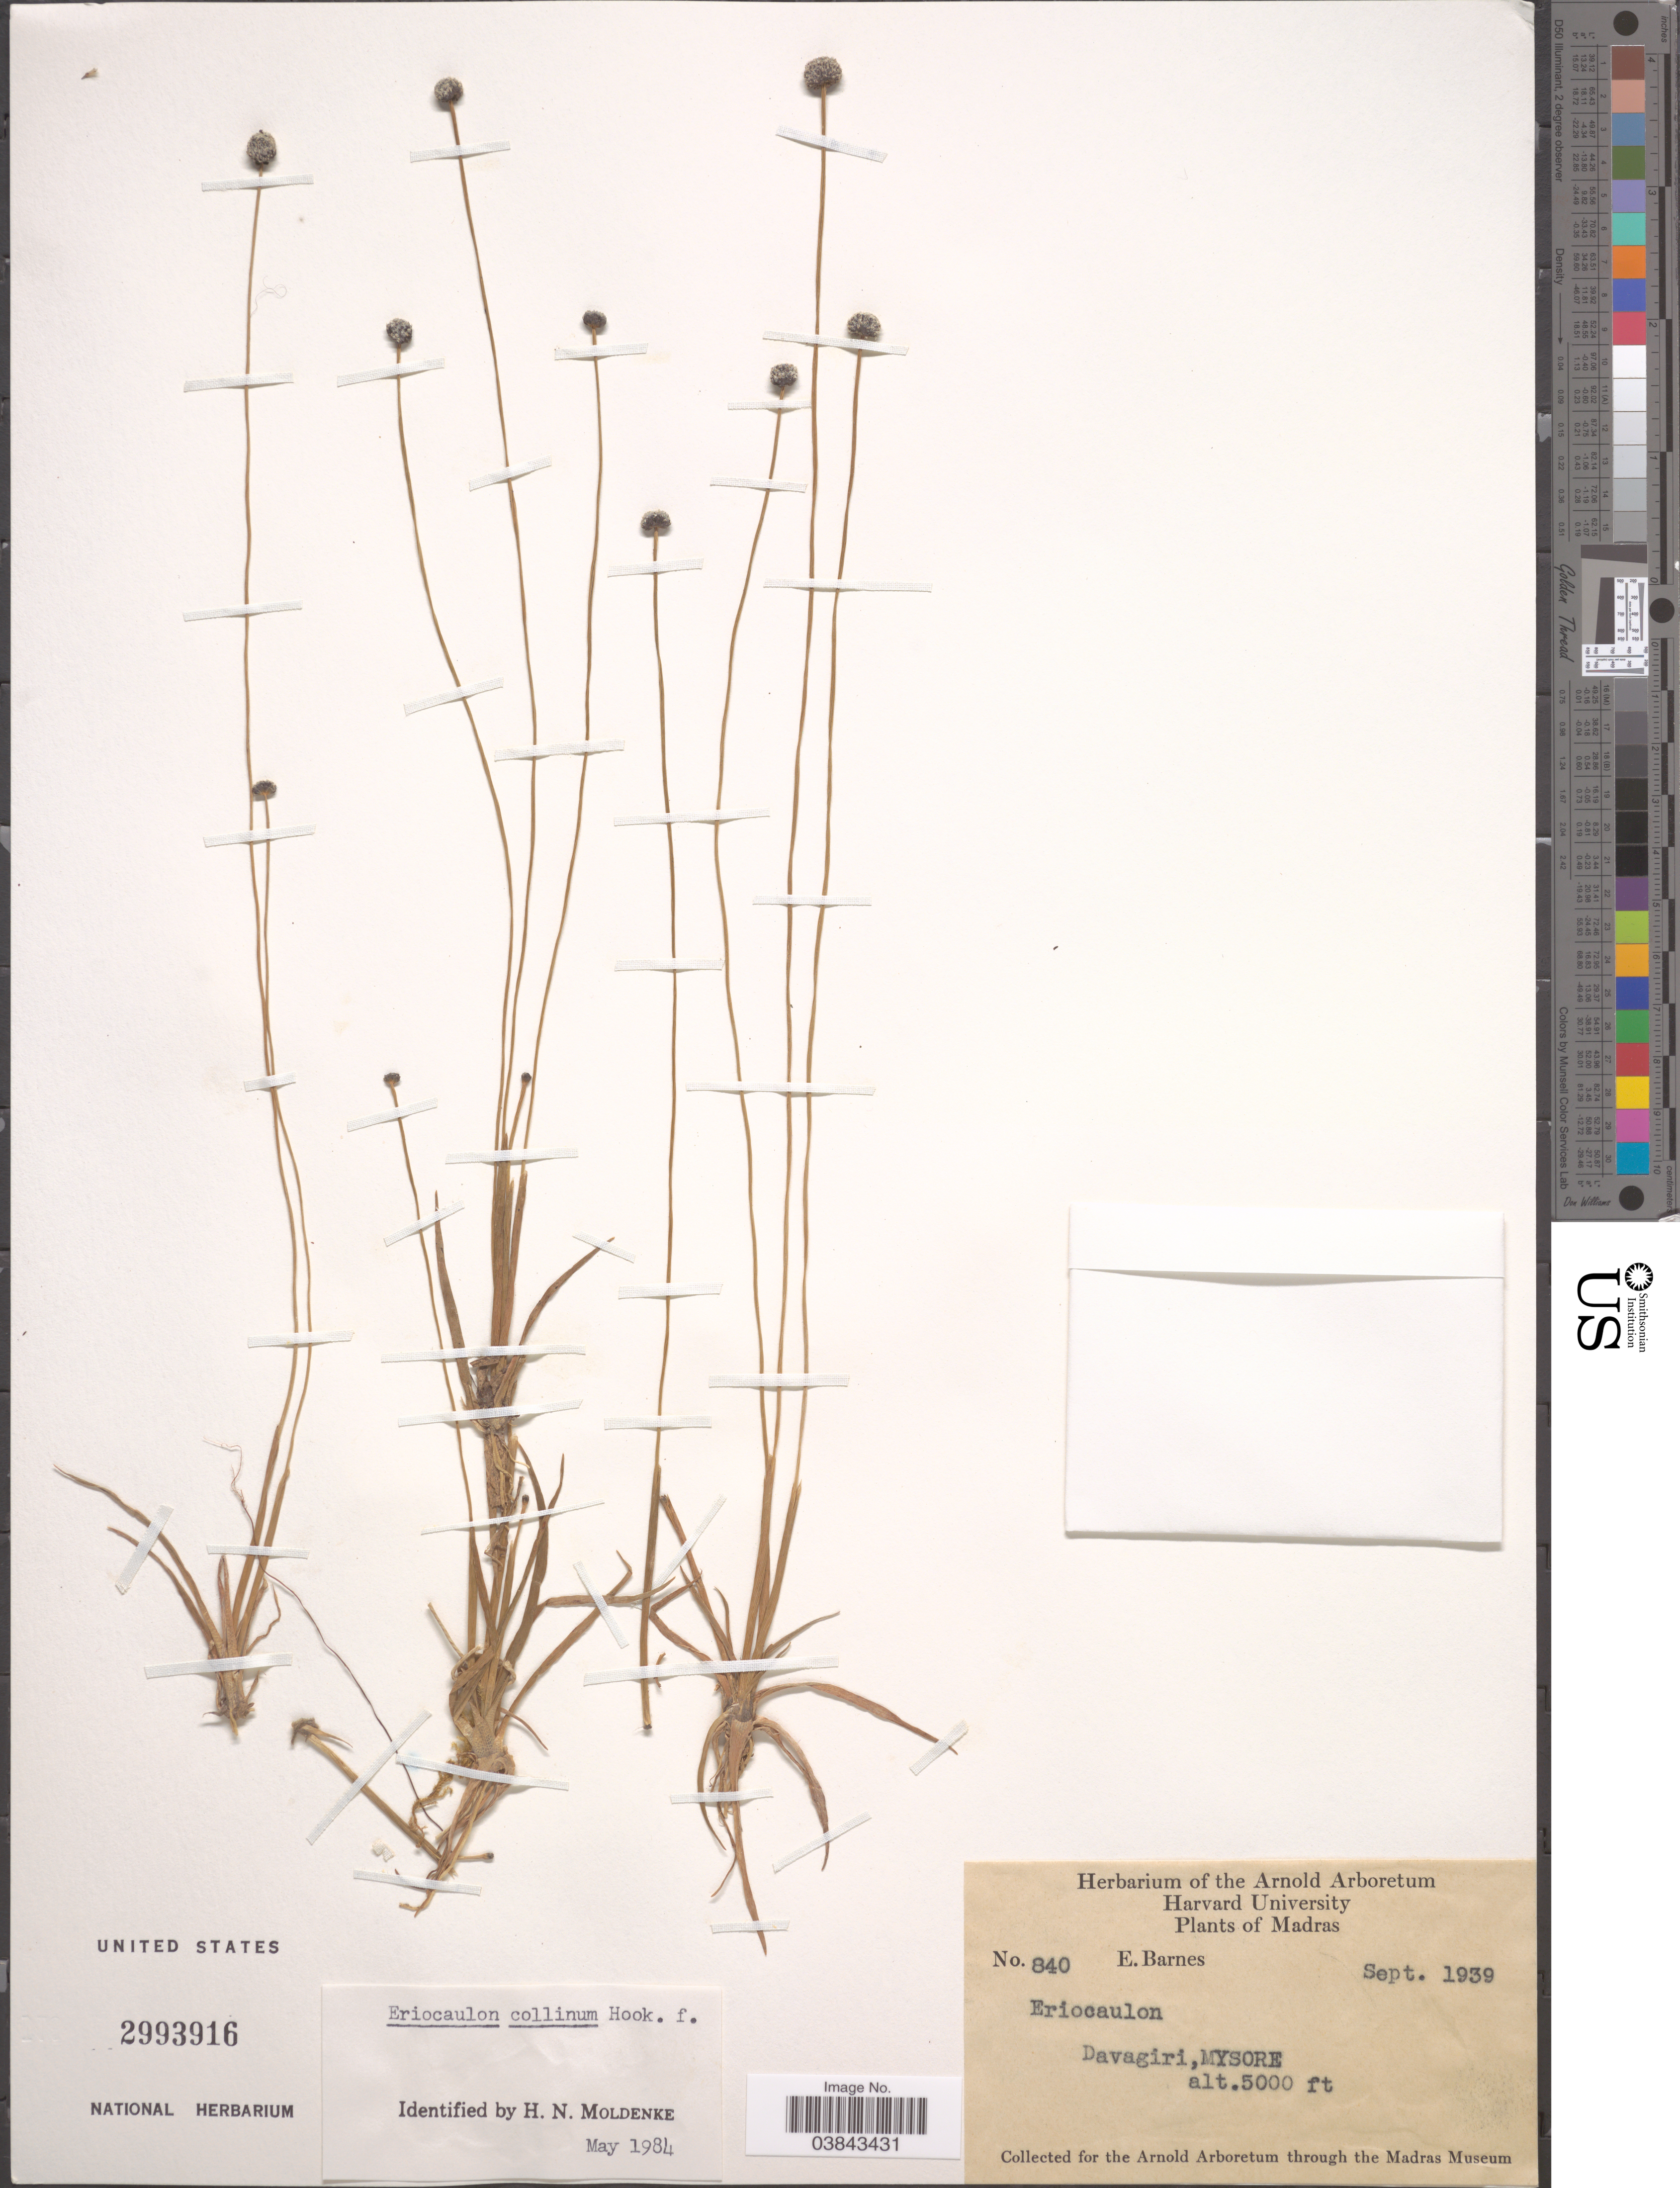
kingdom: Plantae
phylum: Tracheophyta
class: Liliopsida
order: Poales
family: Eriocaulaceae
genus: Eriocaulon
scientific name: Eriocaulon collinum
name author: Hook. f.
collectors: E. Barnes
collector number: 840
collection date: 1939-09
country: India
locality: Madras. Davagiri, Mysore.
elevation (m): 1524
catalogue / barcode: US 2993916